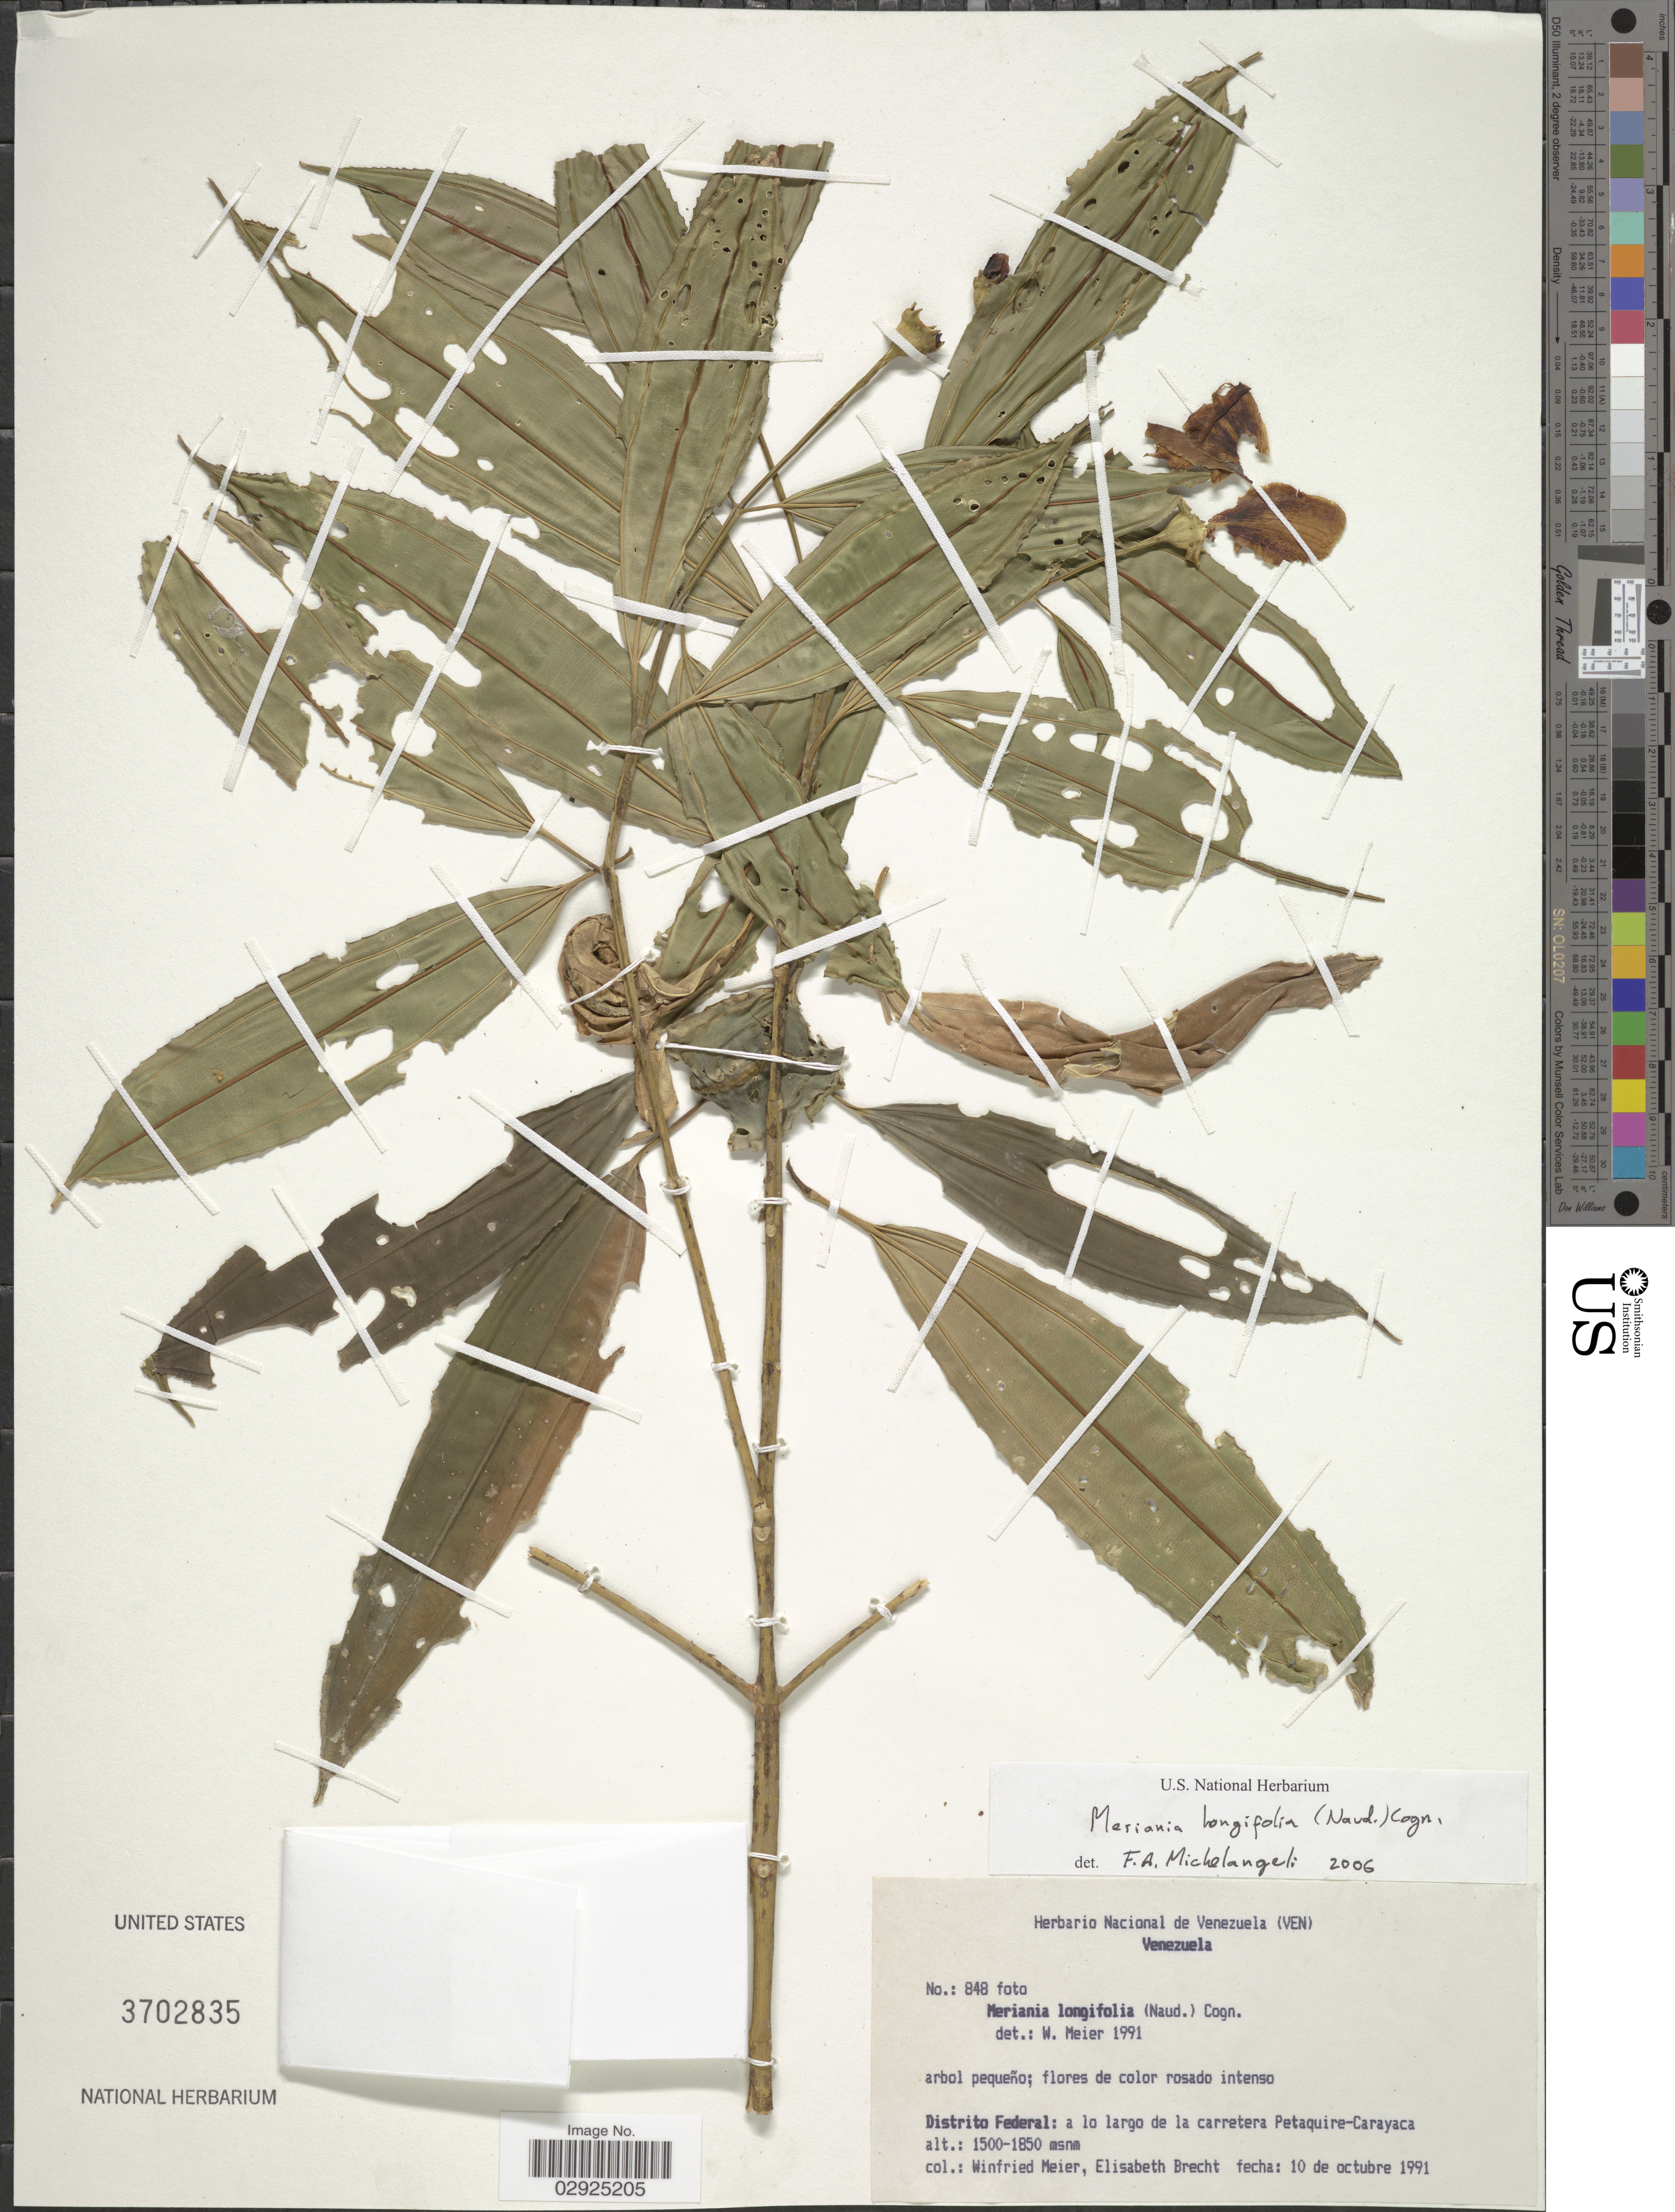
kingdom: Plantae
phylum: Tracheophyta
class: Magnoliopsida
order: Myrtales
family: Melastomataceae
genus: Meriania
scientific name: Meriania longifolia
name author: (Naudin) Cogn.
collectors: W. Meier & E. Brecht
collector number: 848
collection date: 1991-10-10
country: Venezuela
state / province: Distrito Federal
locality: Distrito Federal: a lo largo de la carretera Petaquire-Carayaca.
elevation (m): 1500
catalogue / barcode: US 3702835